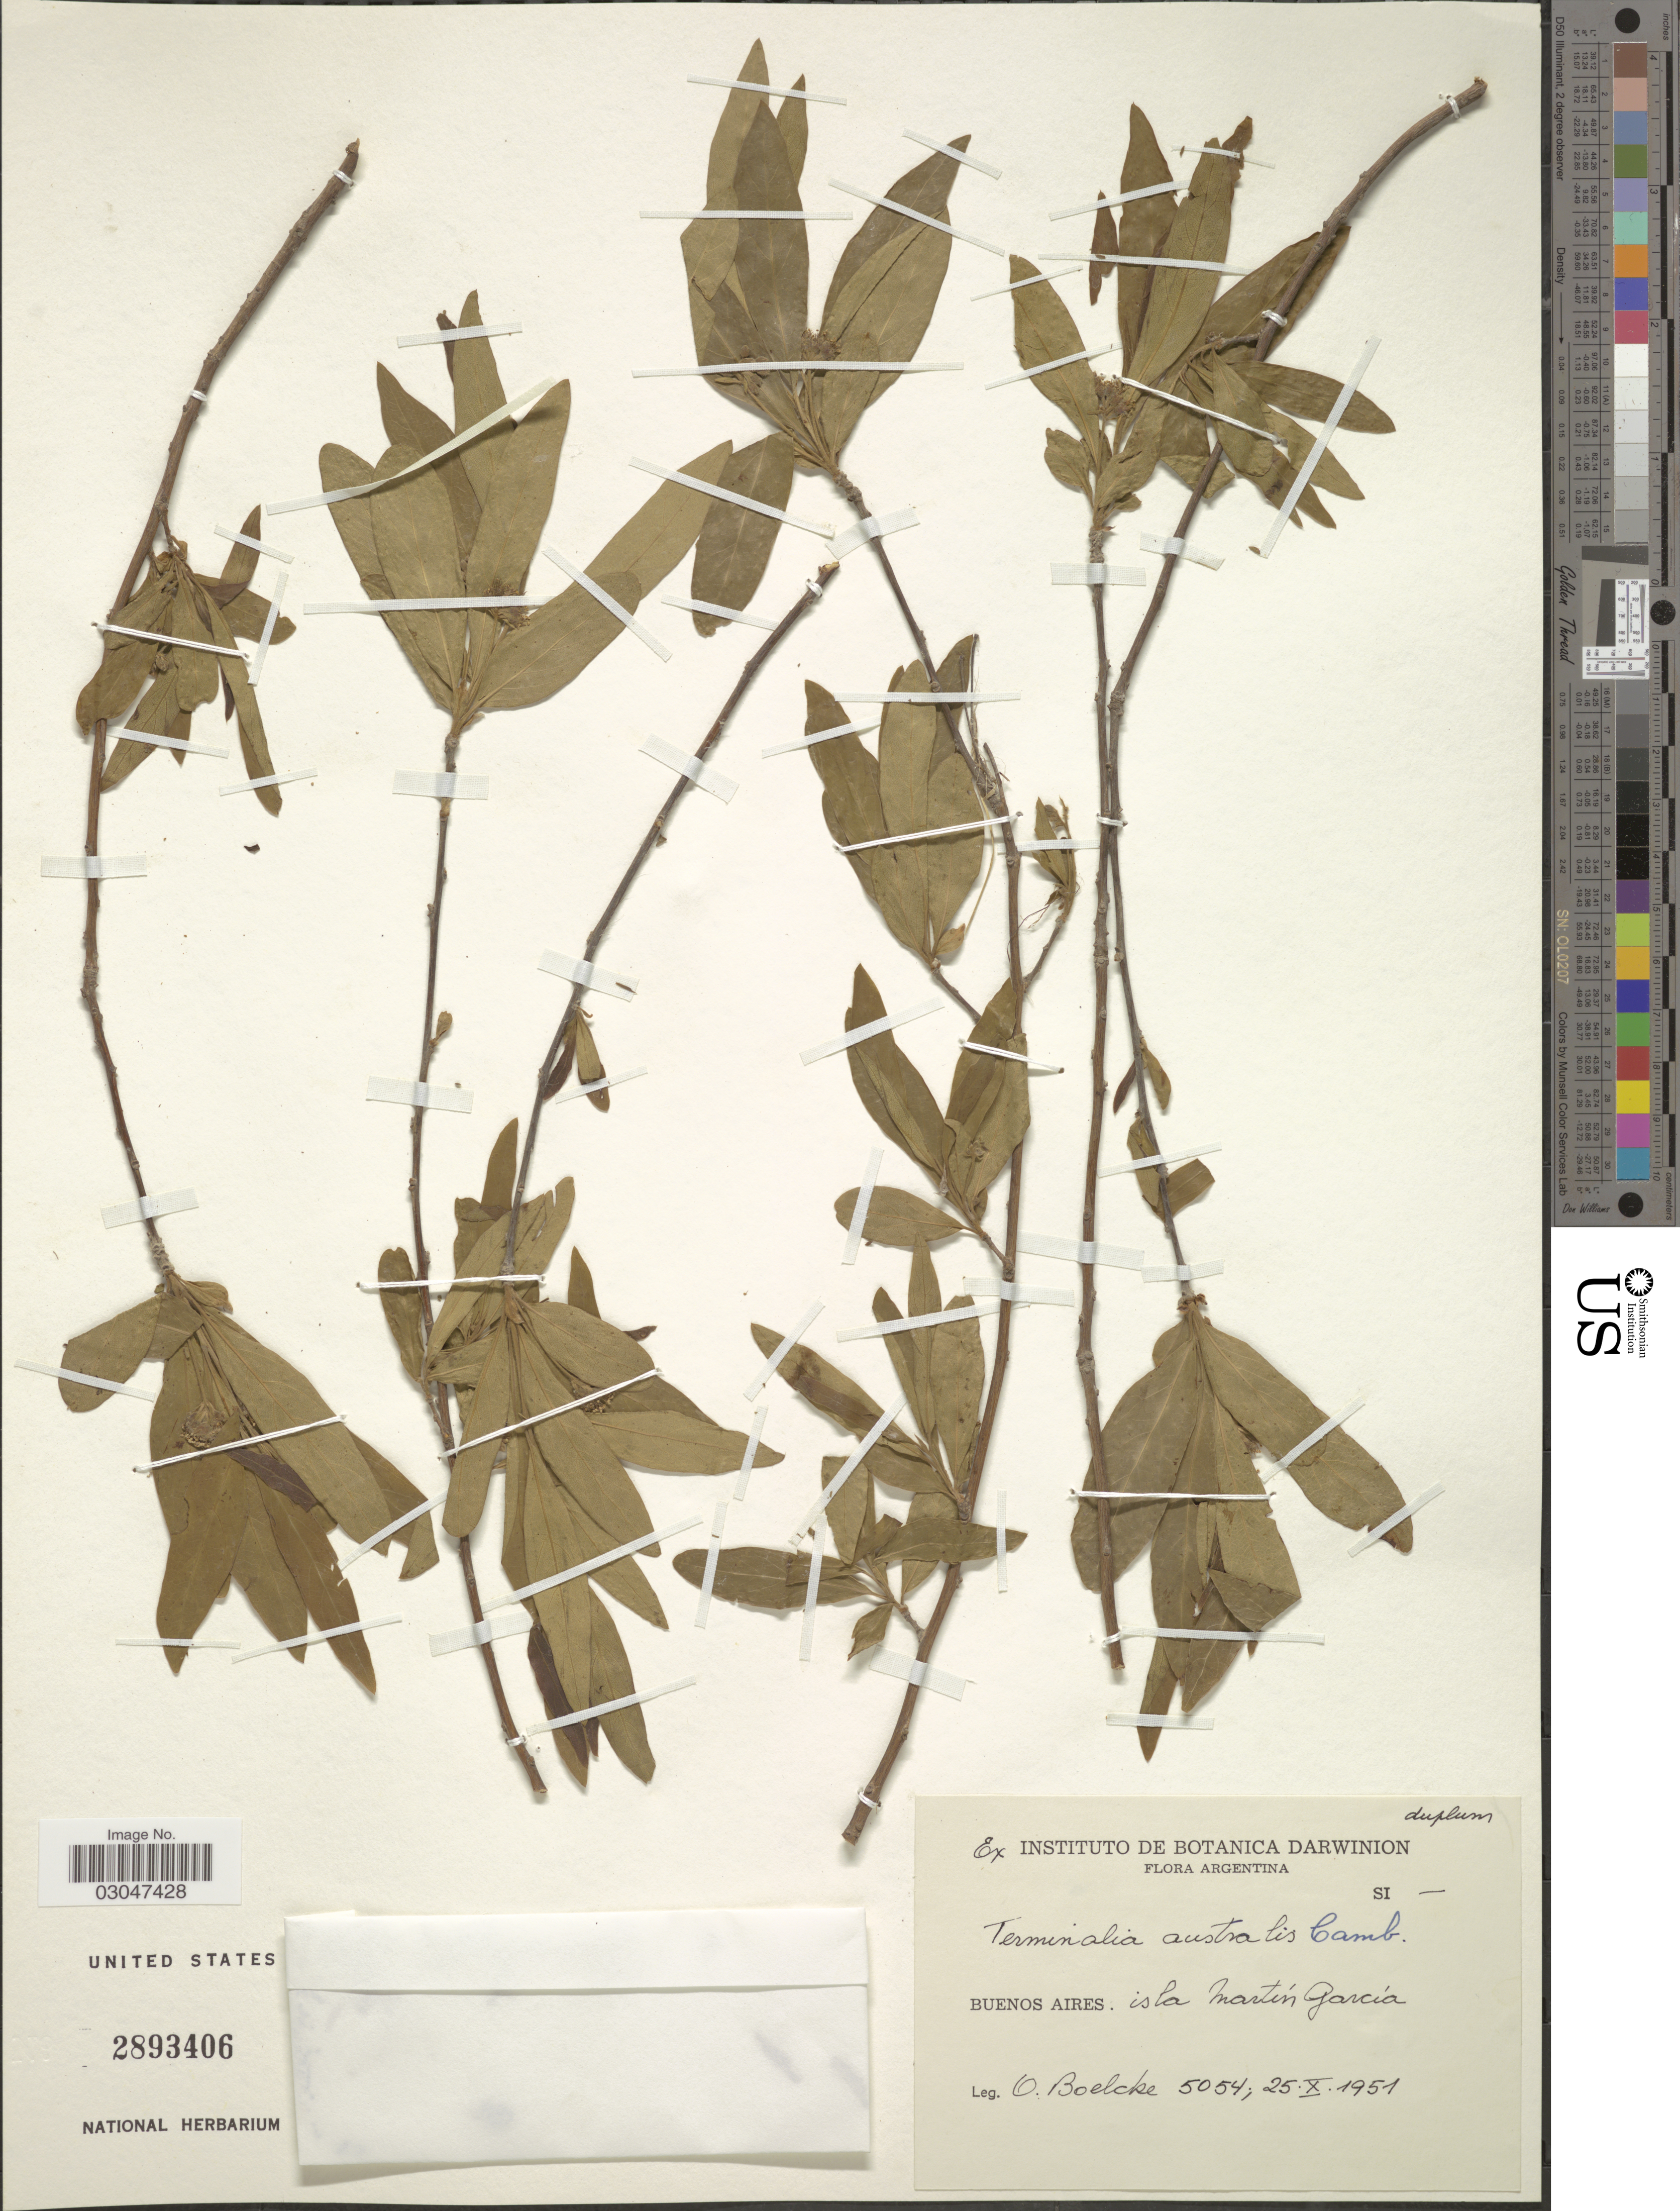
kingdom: Plantae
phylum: Tracheophyta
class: Magnoliopsida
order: Myrtales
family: Combretaceae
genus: Terminalia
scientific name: Terminalia australis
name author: Cambess.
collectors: O. Boelcke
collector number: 5054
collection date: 1951-10-25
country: Argentina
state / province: Buenos Aires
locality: Isla Martín García.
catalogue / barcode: US 2893406